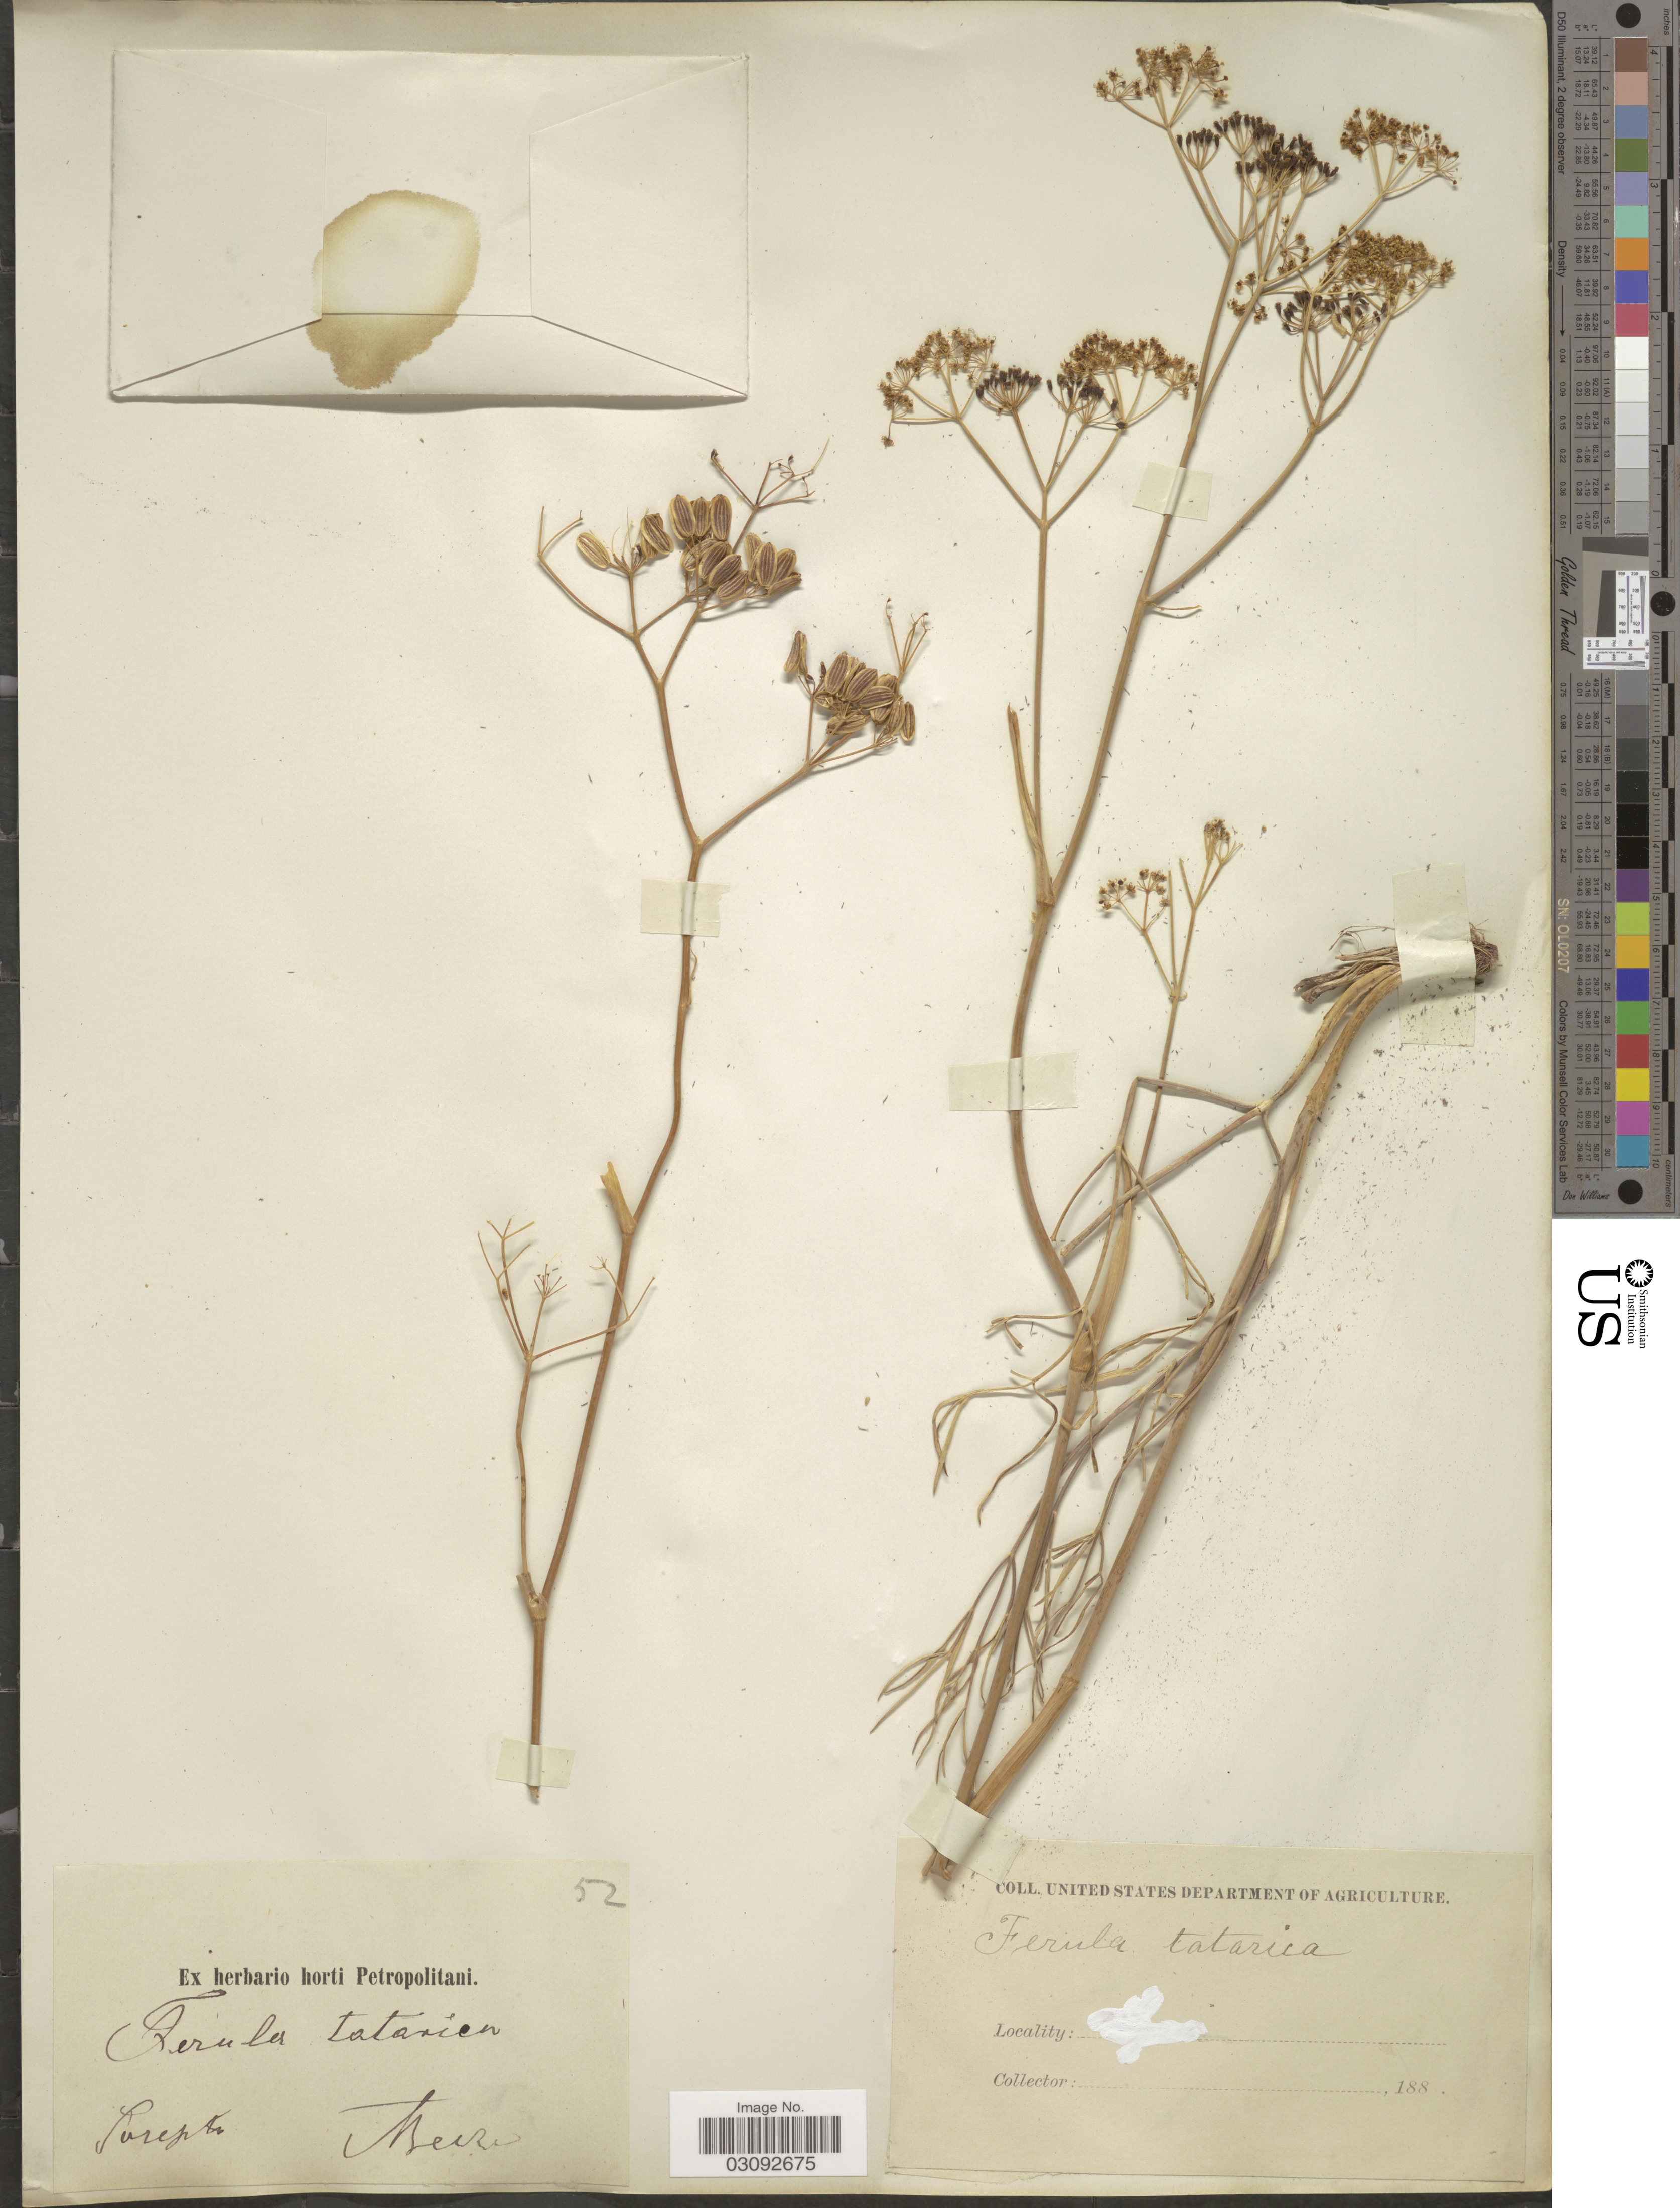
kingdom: Plantae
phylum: Tracheophyta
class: Magnoliopsida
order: Apiales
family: Apiaceae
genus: Ferula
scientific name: Ferula tatarica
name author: Fisch. ex Spreng.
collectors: A. Becker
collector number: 52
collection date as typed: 188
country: Russian Federation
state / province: Volgograd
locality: Sarepta.